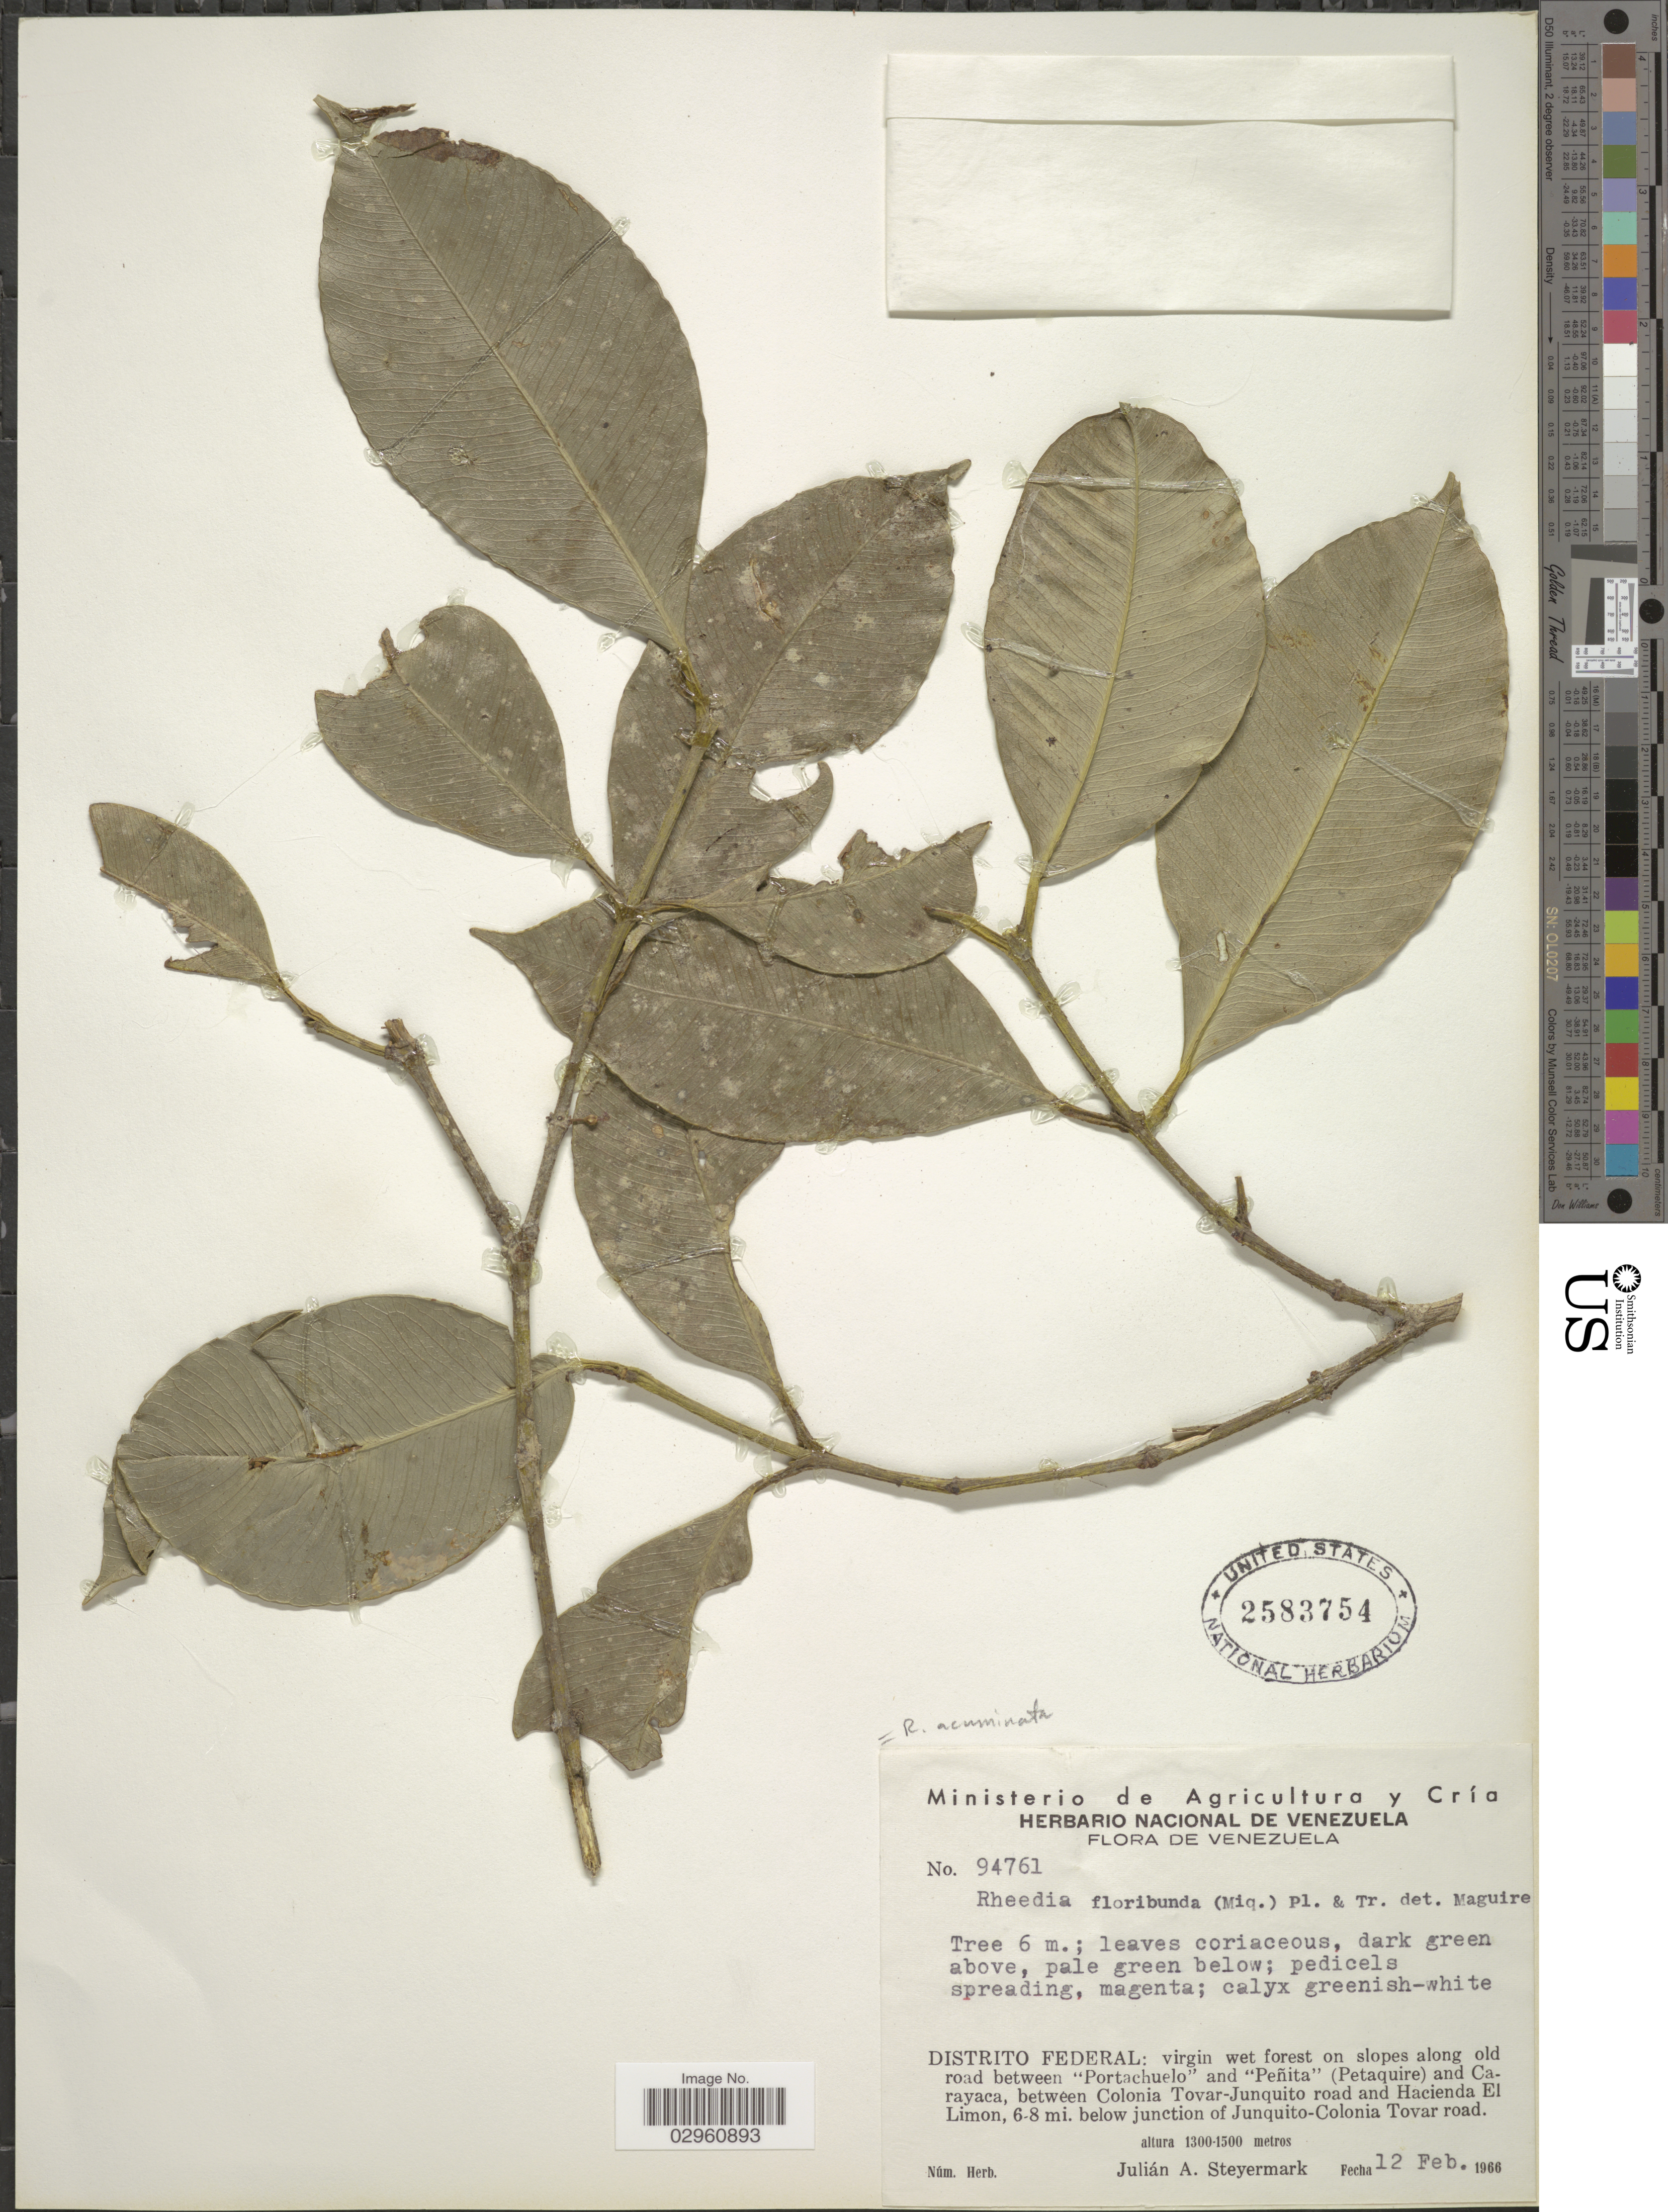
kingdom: Plantae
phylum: Tracheophyta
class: Magnoliopsida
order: Malpighiales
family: Clusiaceae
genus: Garcinia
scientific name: Garcinia madruno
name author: (Kunth) Hammel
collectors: J. Steyermark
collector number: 94761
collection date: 1966-02-12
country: Venezuela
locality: Distrito Federal: virgin wet forest on slopes along old road between "Portachuelo" and "Peñita" (Petaquire) and Carayaca, between Colonia Tovar-Junquito road and Hacienda El Limon, 6-8 mi. below junction of Junquito-Colonia Tovar road.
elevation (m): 1300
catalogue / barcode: US 2583754